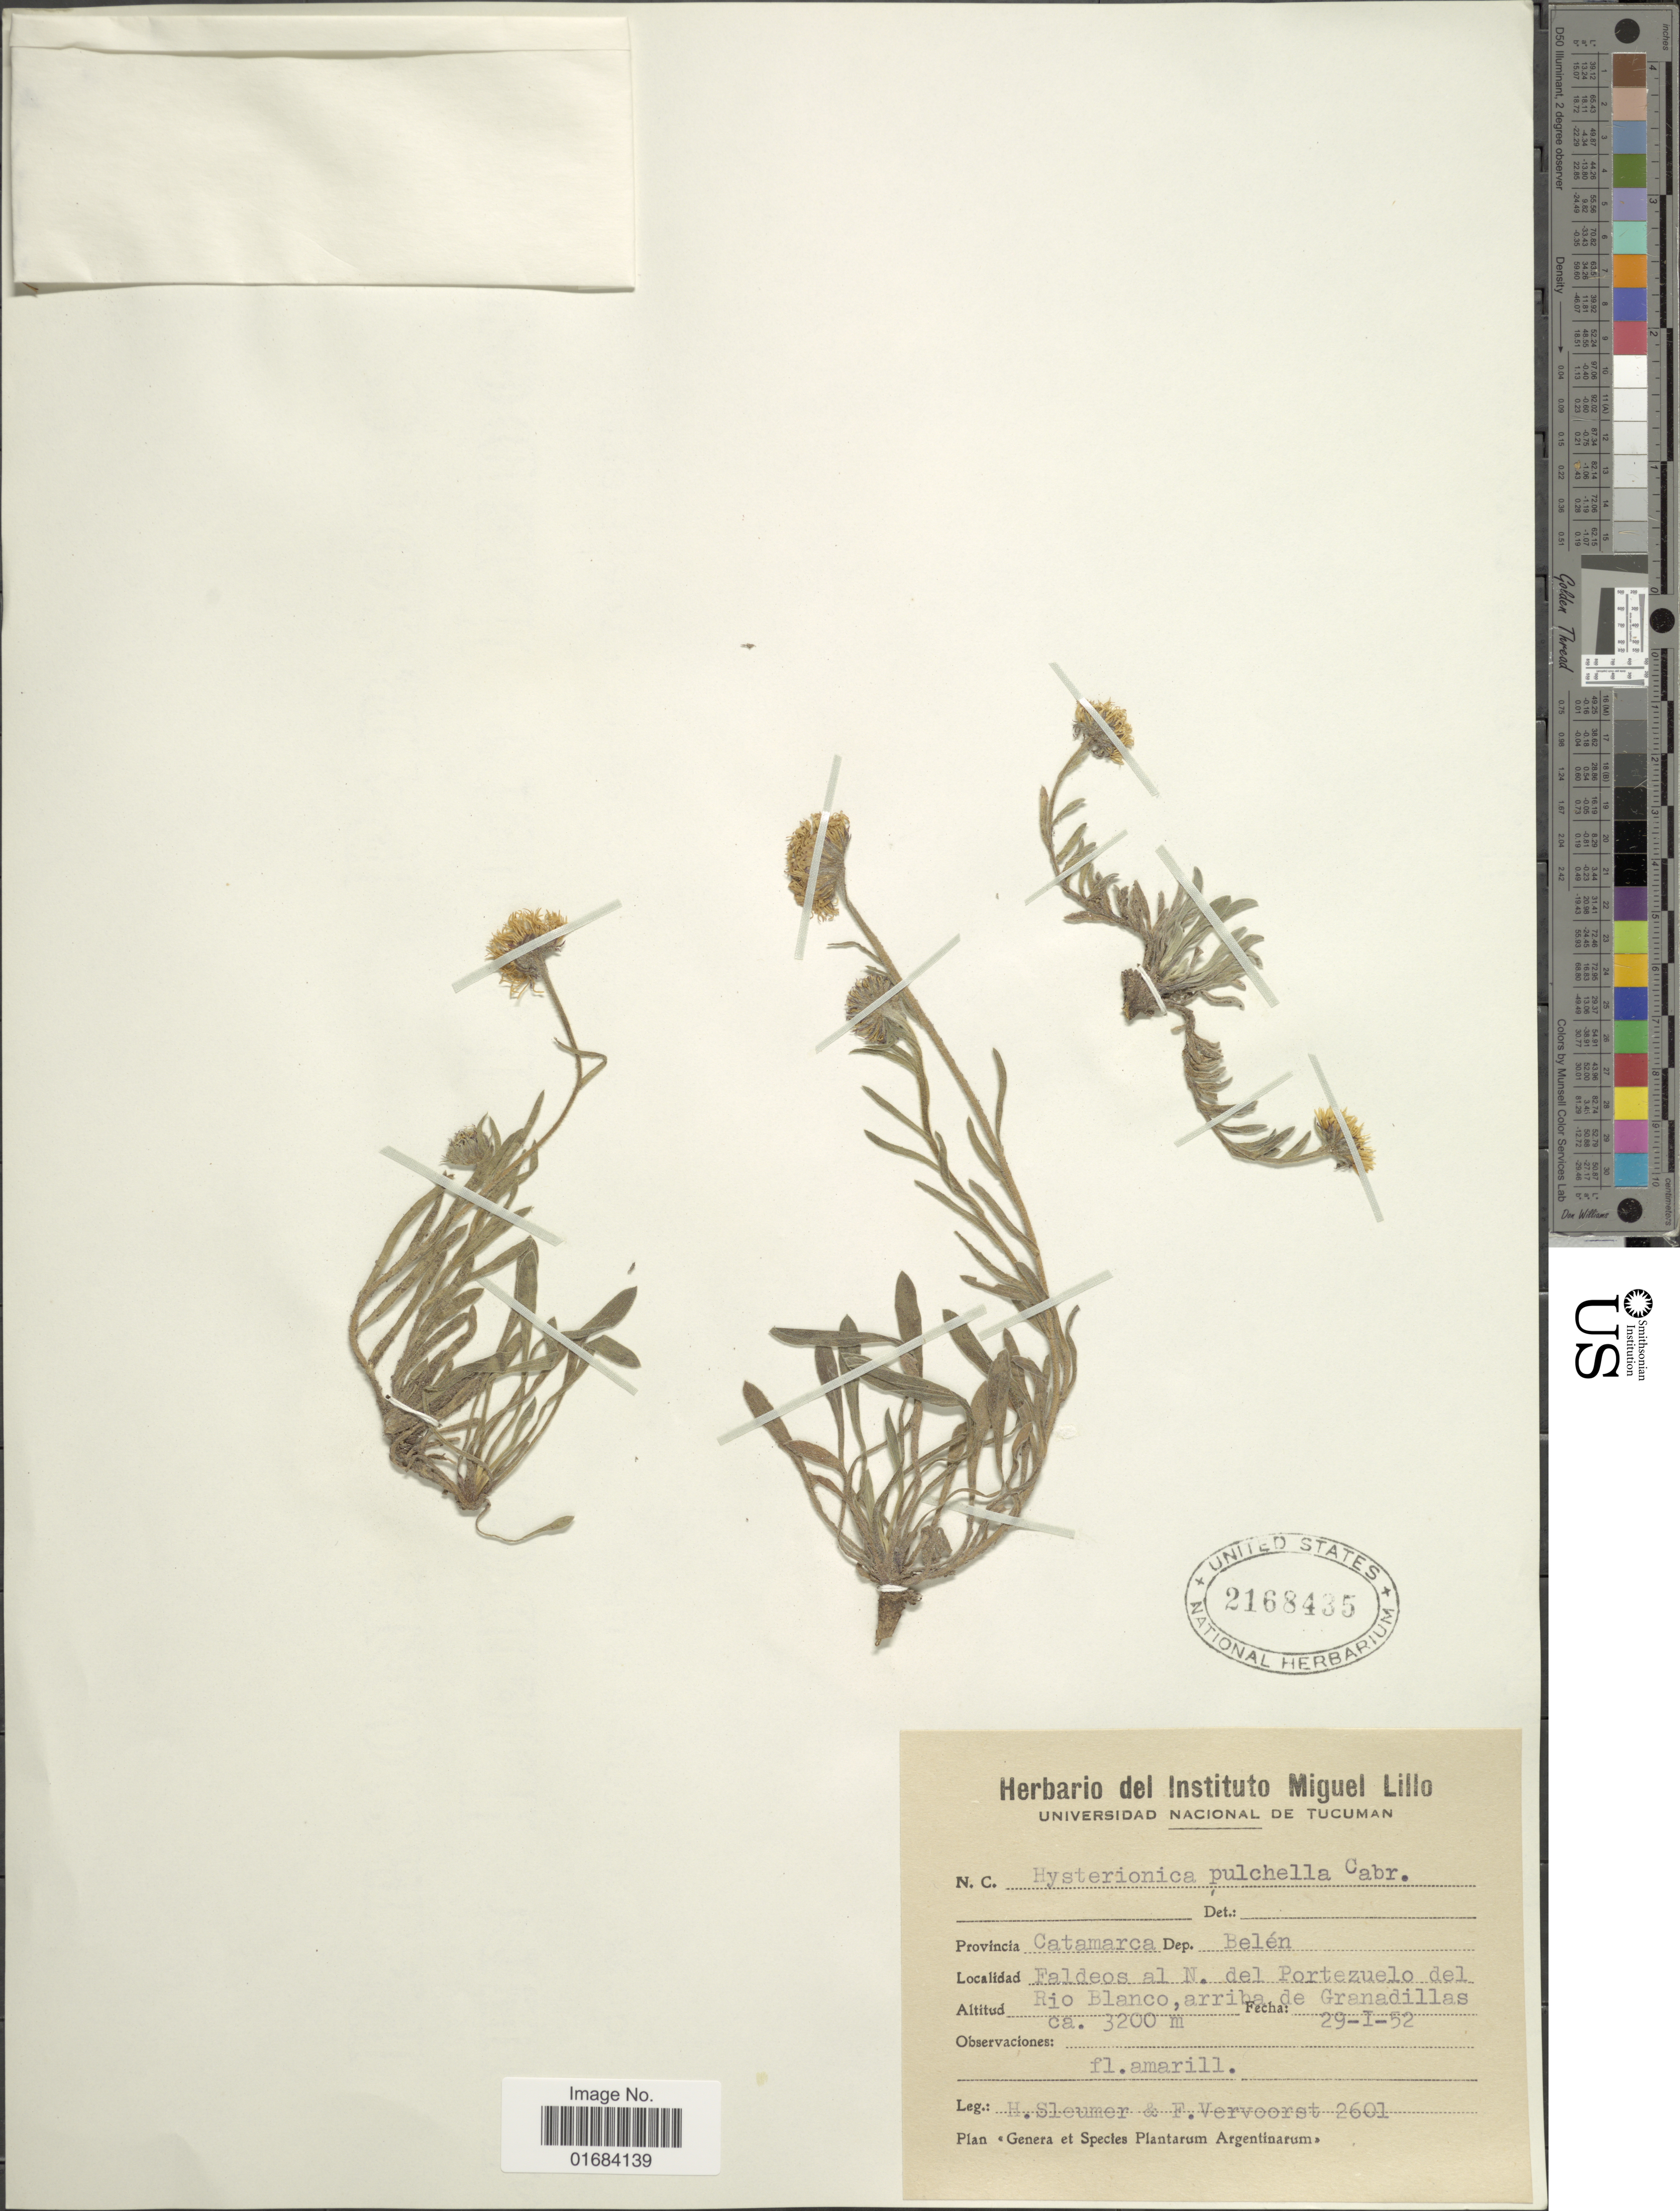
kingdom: Plantae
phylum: Tracheophyta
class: Magnoliopsida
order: Asterales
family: Asteraceae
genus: Hysterionica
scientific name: Hysterionica pulchella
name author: Cabrera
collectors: H. O. Sleumer & F. Vervoorst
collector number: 2601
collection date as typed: Transcribed d/m/y: 29/1/52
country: Argentina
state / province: Catamarca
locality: Dep. Belén, Faldeos al N. del Portezuelo del Rio Blanco, arriba de Granadillas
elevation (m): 3200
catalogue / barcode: US 2168435